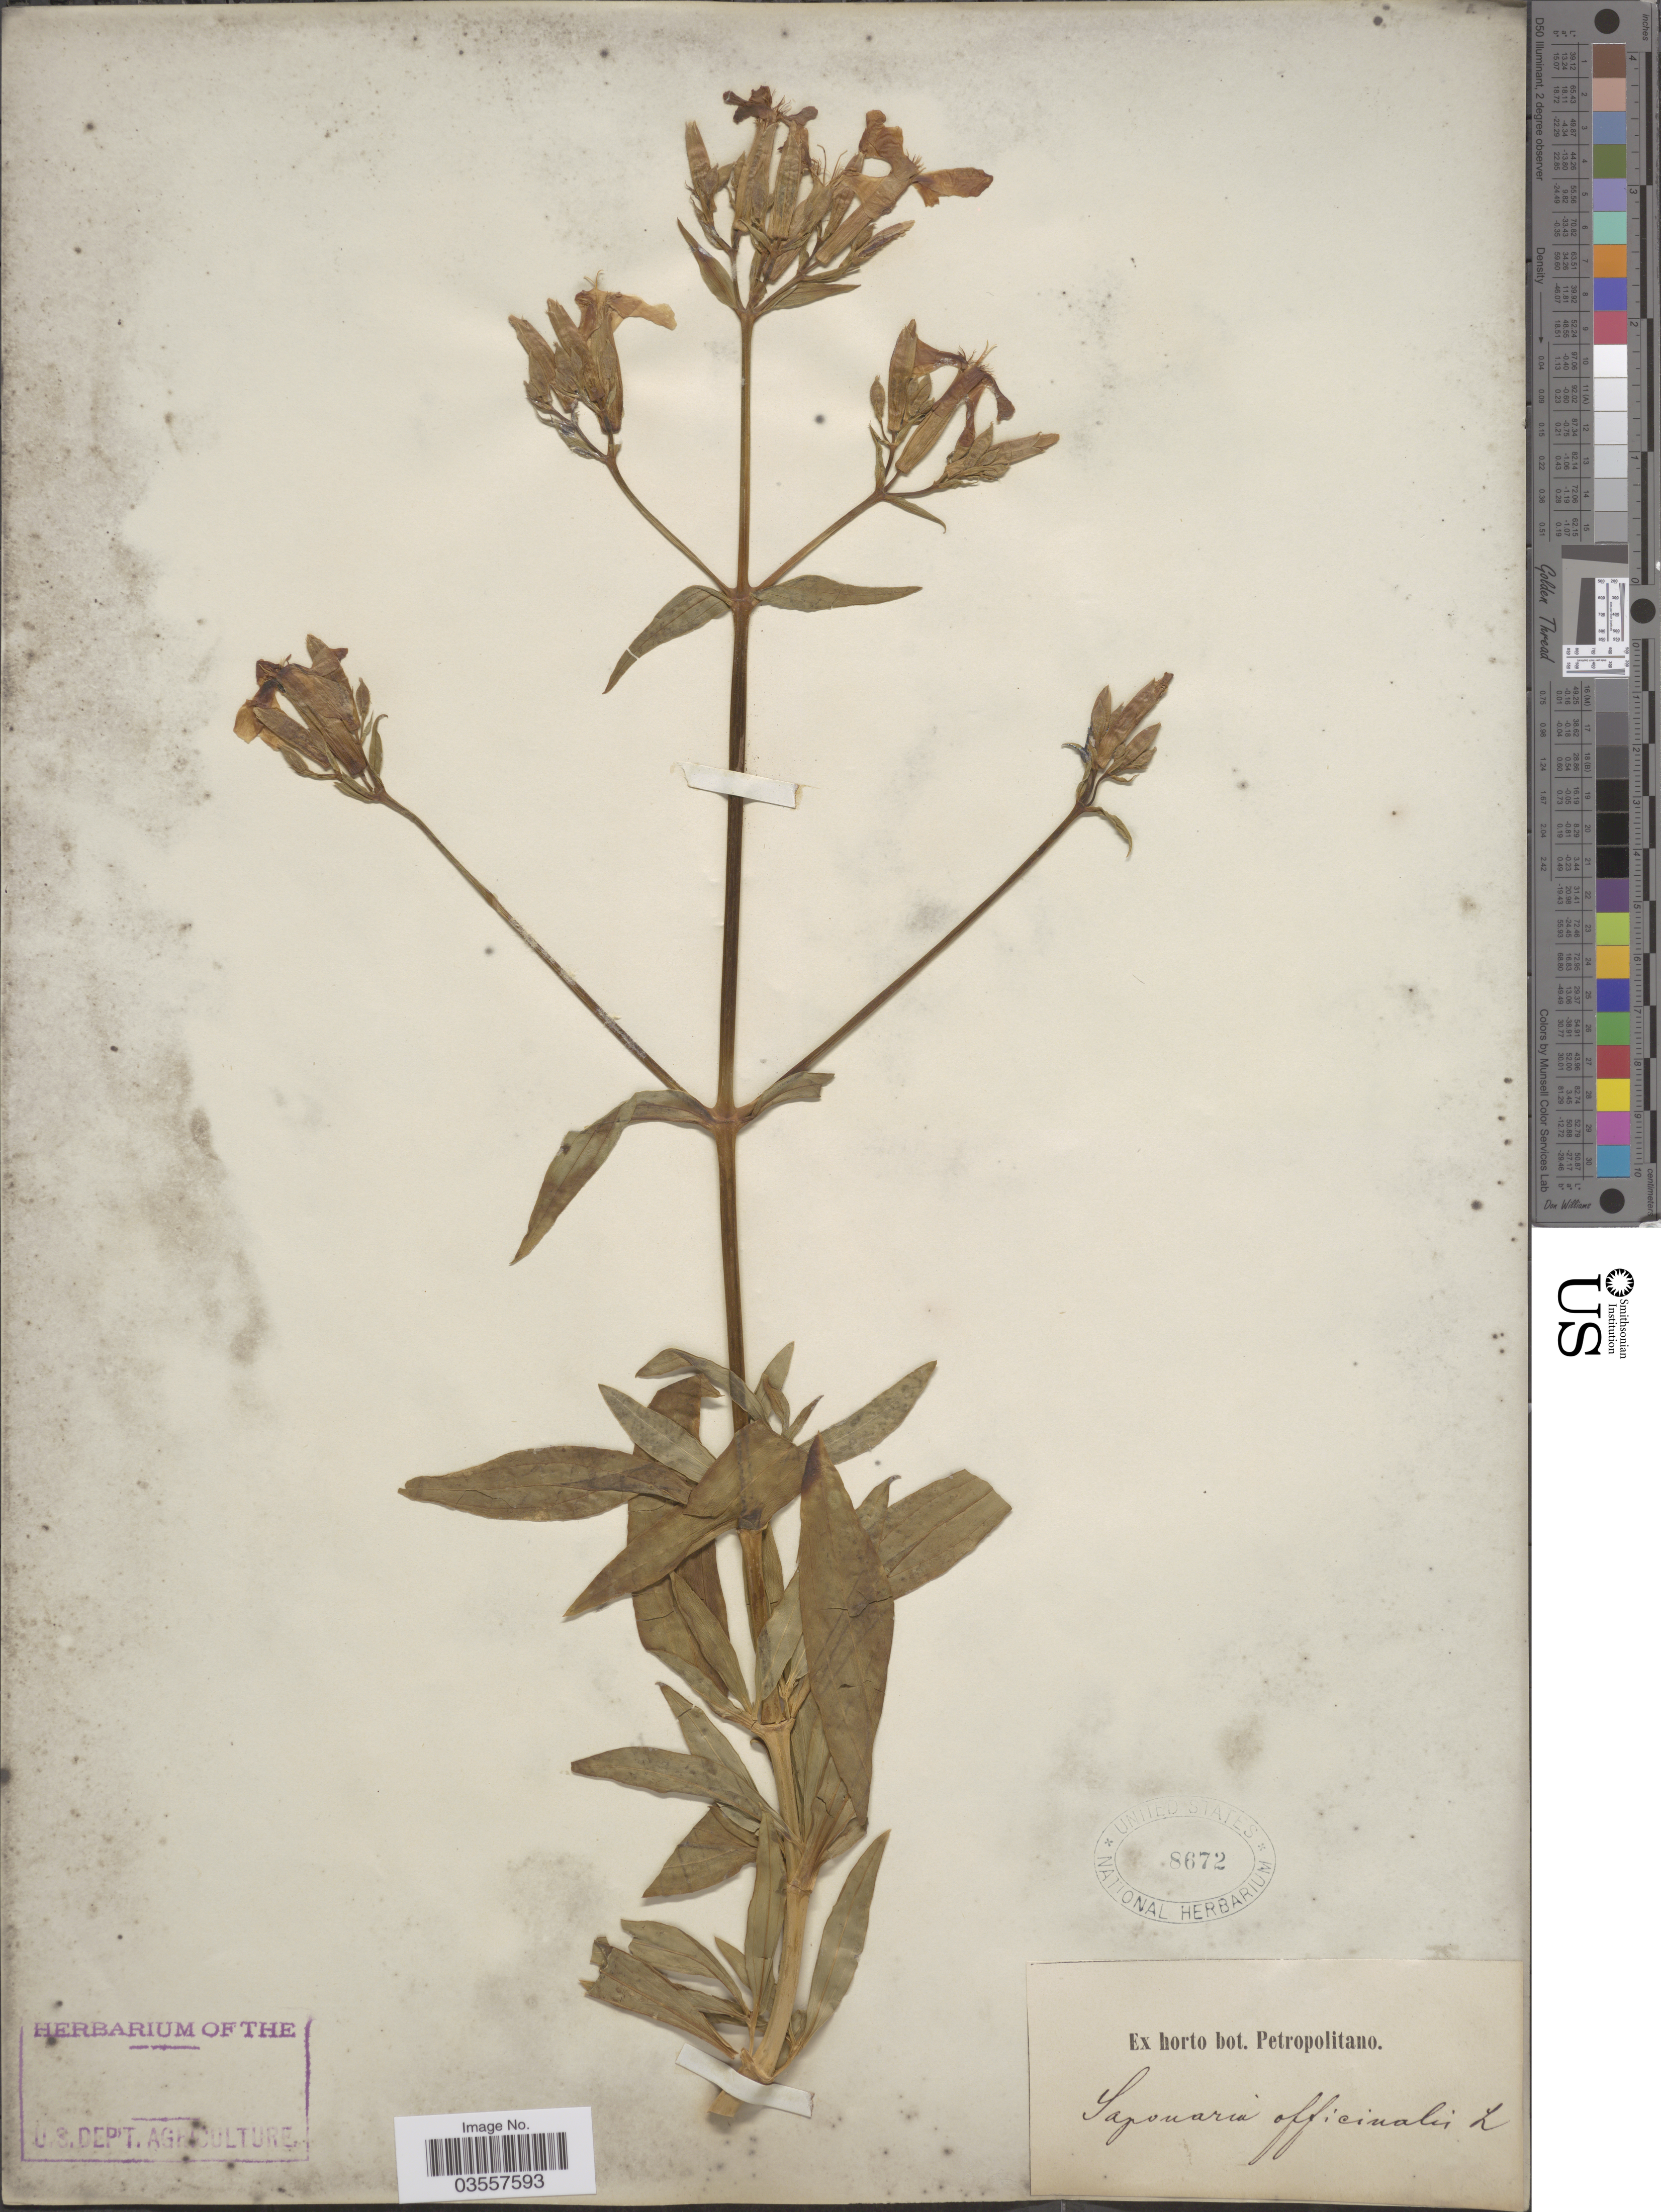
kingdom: Plantae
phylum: Tracheophyta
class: Magnoliopsida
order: Caryophyllales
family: Caryophyllaceae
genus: Saponaria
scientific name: Saponaria officinalis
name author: L.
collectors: ex Horto Bot. Petropolitano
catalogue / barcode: US 8672